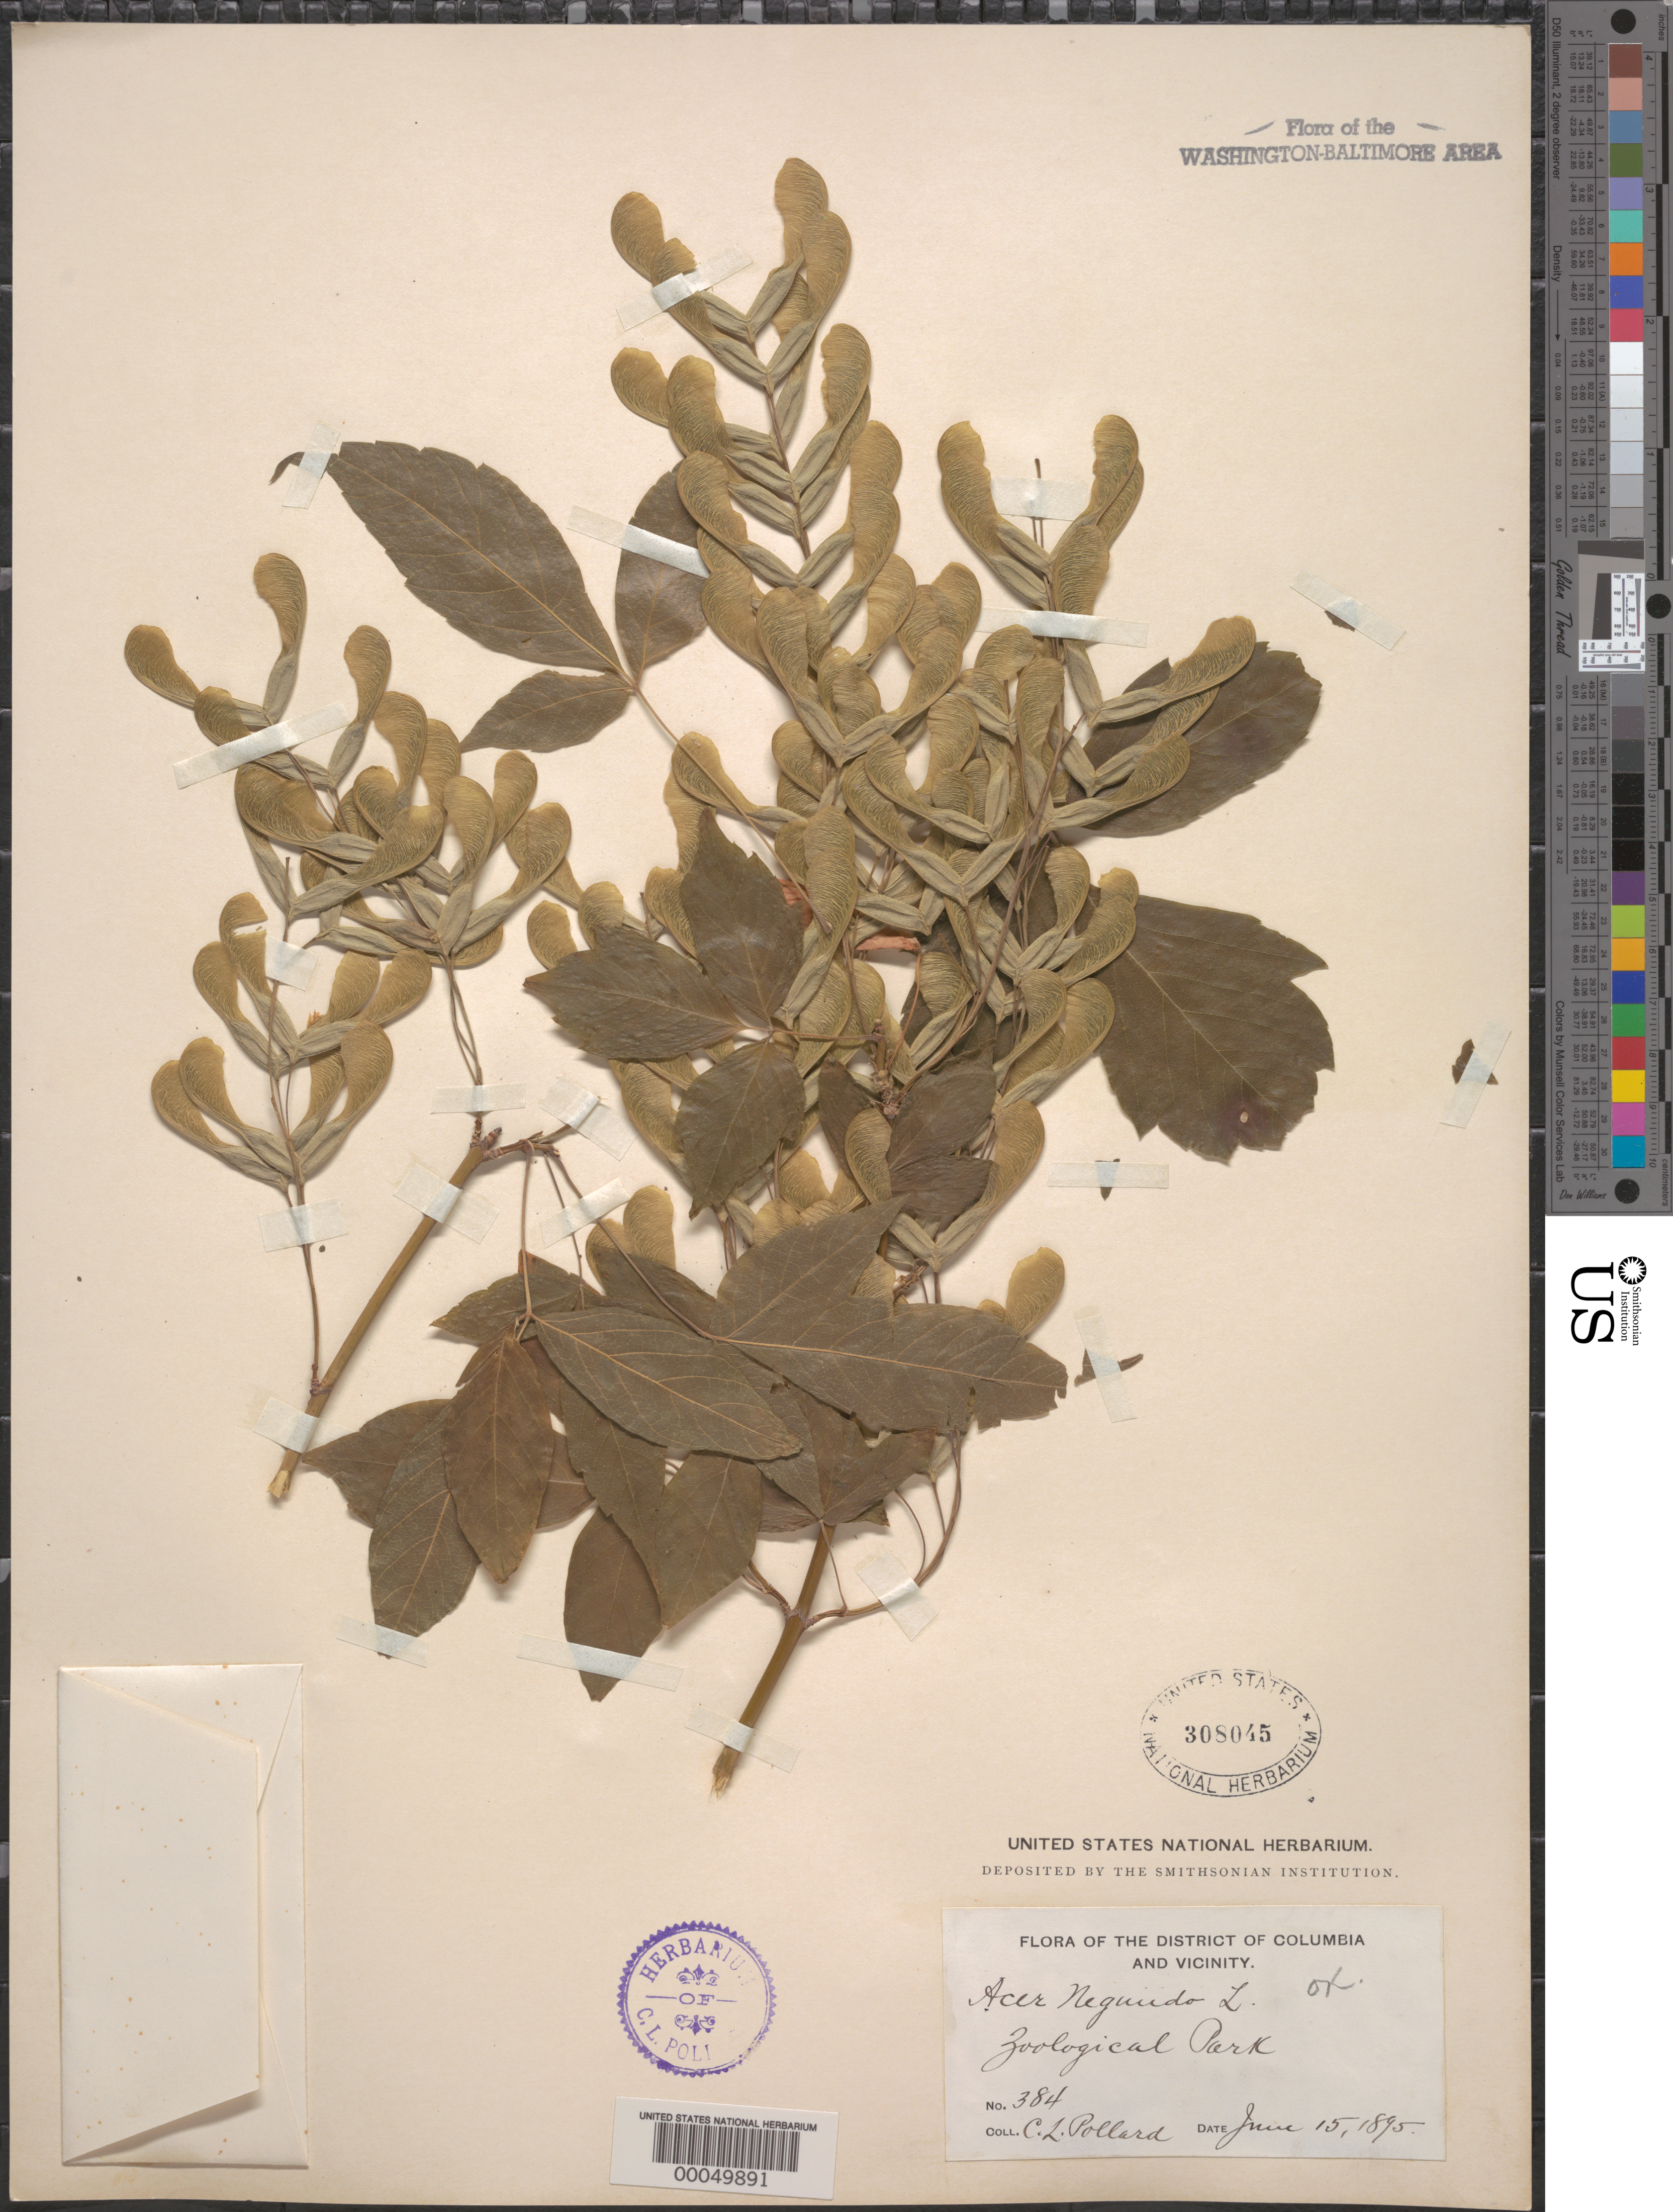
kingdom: Plantae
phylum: Tracheophyta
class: Magnoliopsida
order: Sapindales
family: Sapindaceae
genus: Acer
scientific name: Acer negundo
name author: L.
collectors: C. L. Pollard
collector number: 384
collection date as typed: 15 Jun 1895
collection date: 1895-06-15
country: United States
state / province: District of Columbia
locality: Zoological Park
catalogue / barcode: US 3080459